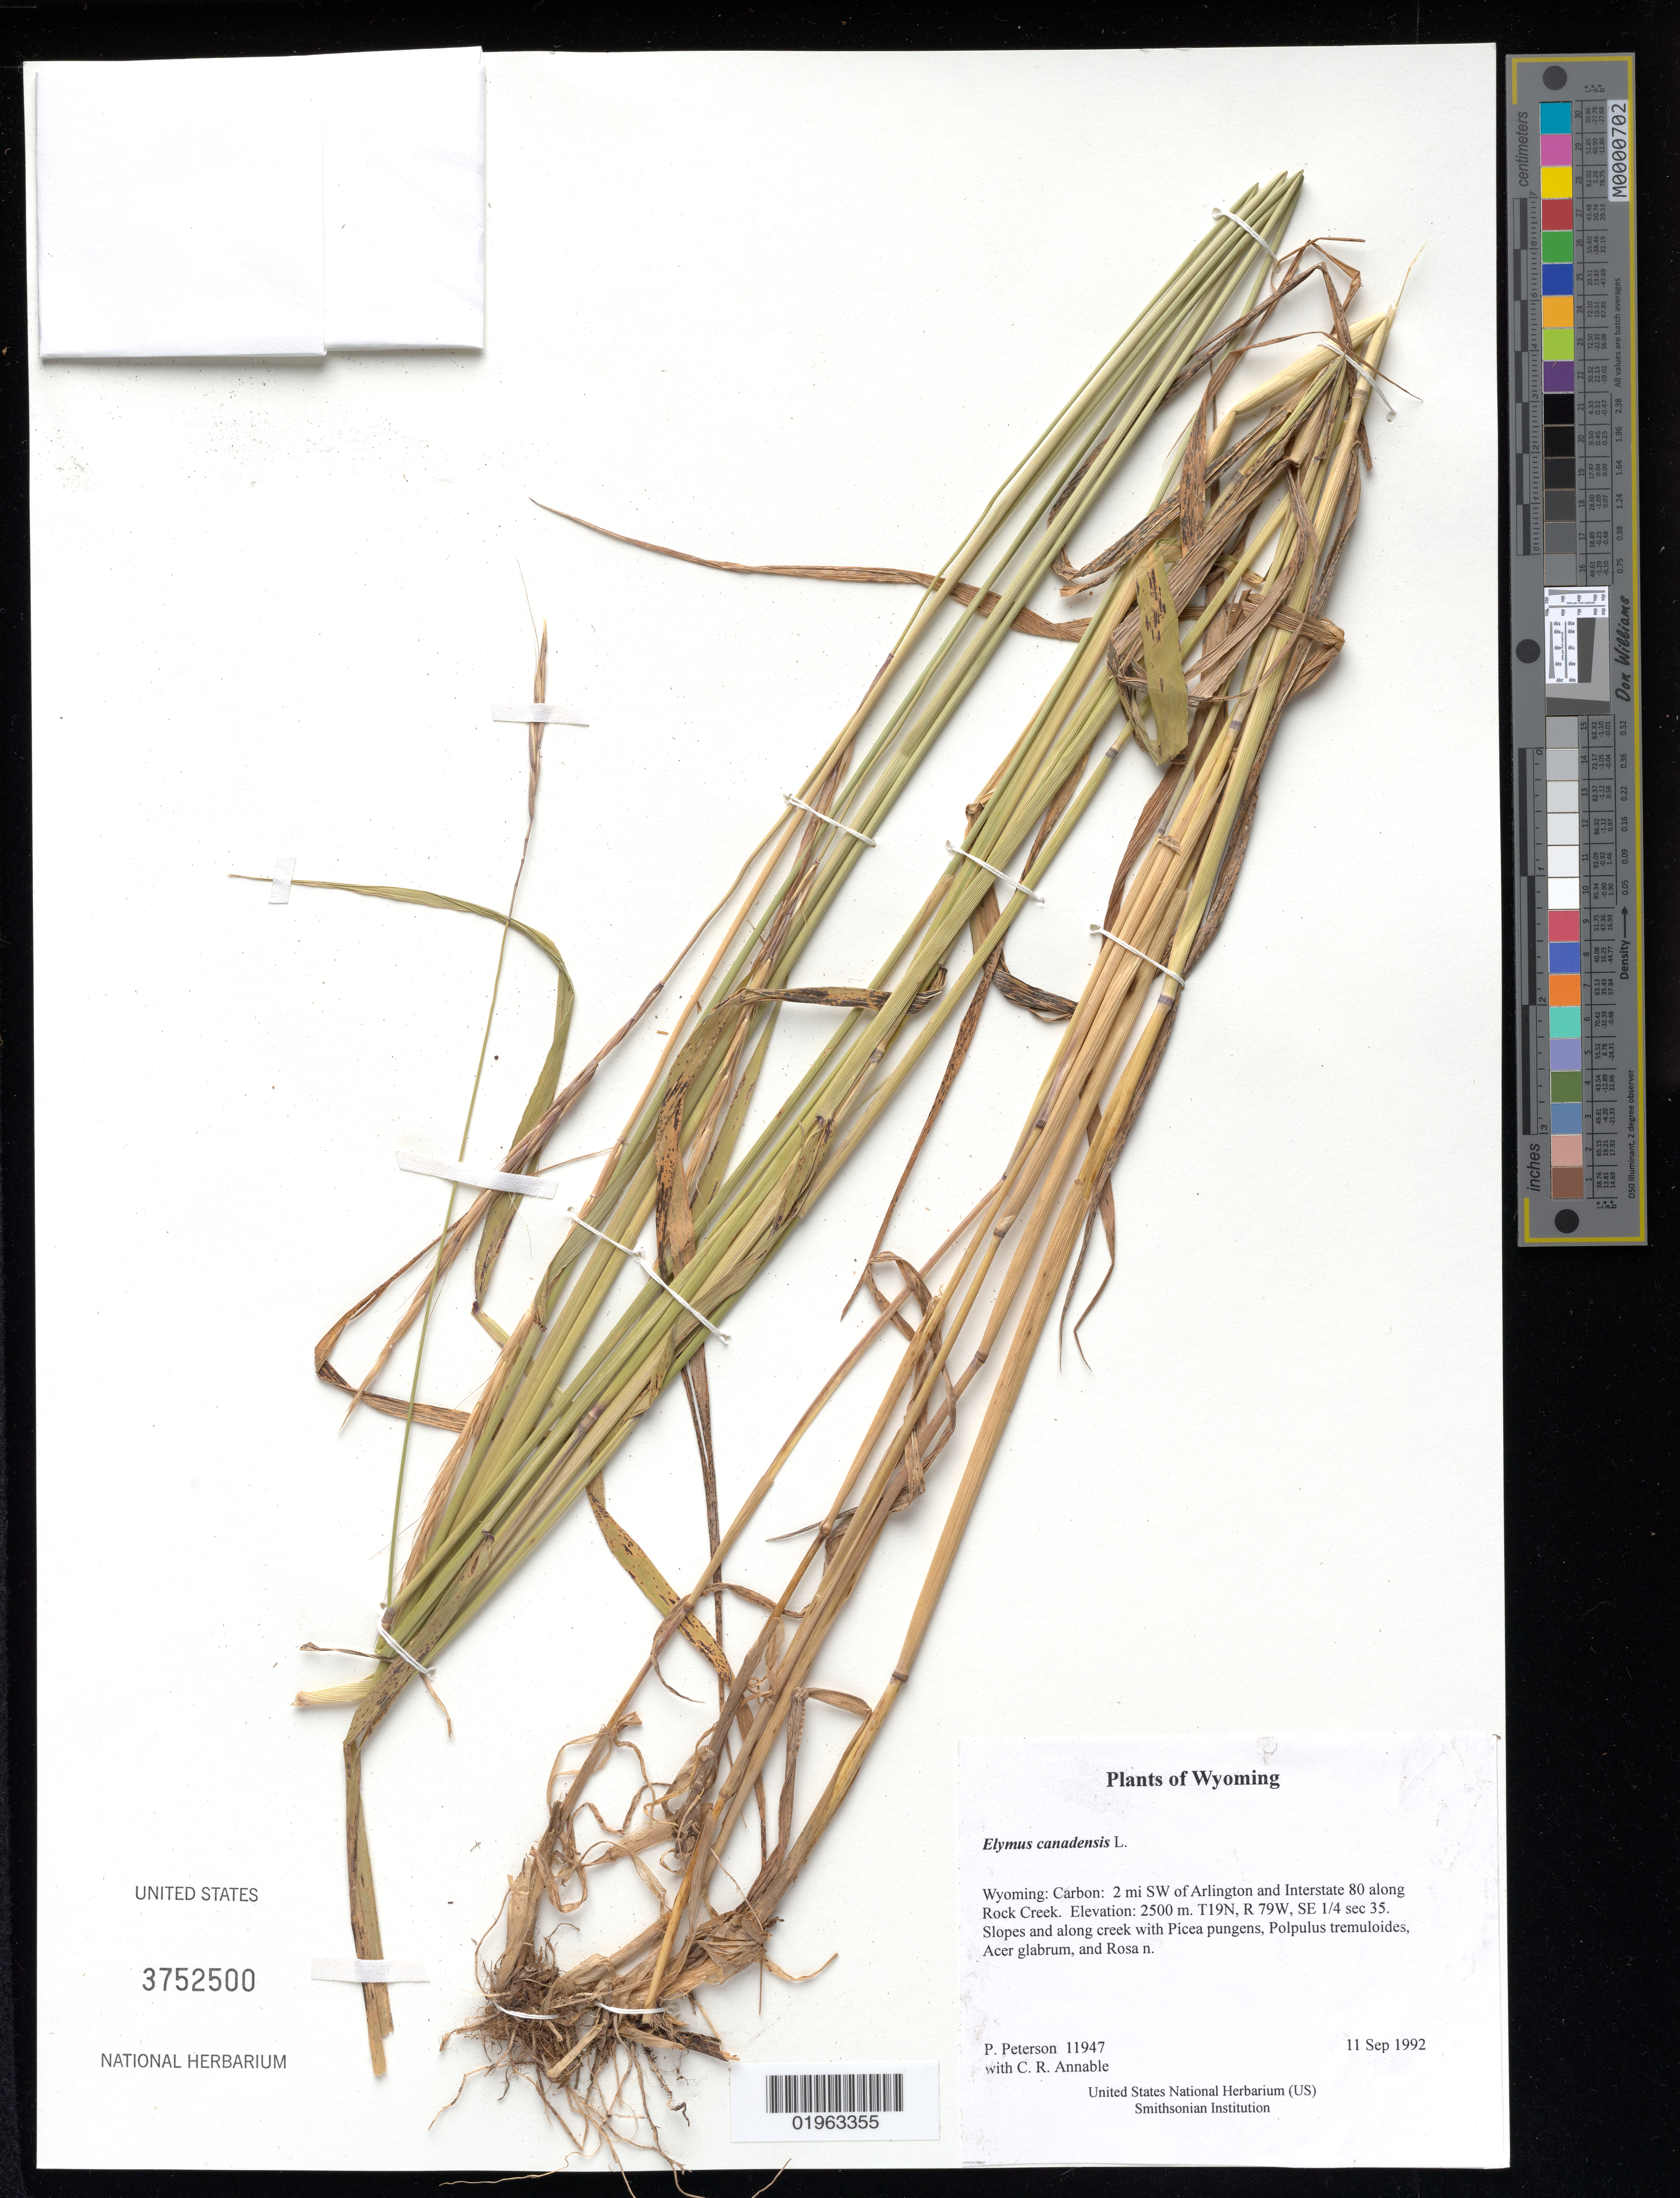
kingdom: Plantae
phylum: Tracheophyta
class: Liliopsida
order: Poales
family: Poaceae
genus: Elymus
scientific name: Elymus canadensis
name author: L.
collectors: P. M. Peterson & C. R. Annable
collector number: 11947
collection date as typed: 11 Sep 1992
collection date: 1992-09-11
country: United States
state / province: Wyoming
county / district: Carbon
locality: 2 mi SW of Arlington and Interstate 80 along Rock Creek.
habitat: T19N, R 79W, SE 1/4 sec 35. Slopes and along creek with Picea pungens, Polpulus tremuloides, Acer glabrum, and Rosa n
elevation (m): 2500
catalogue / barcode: US 3752500